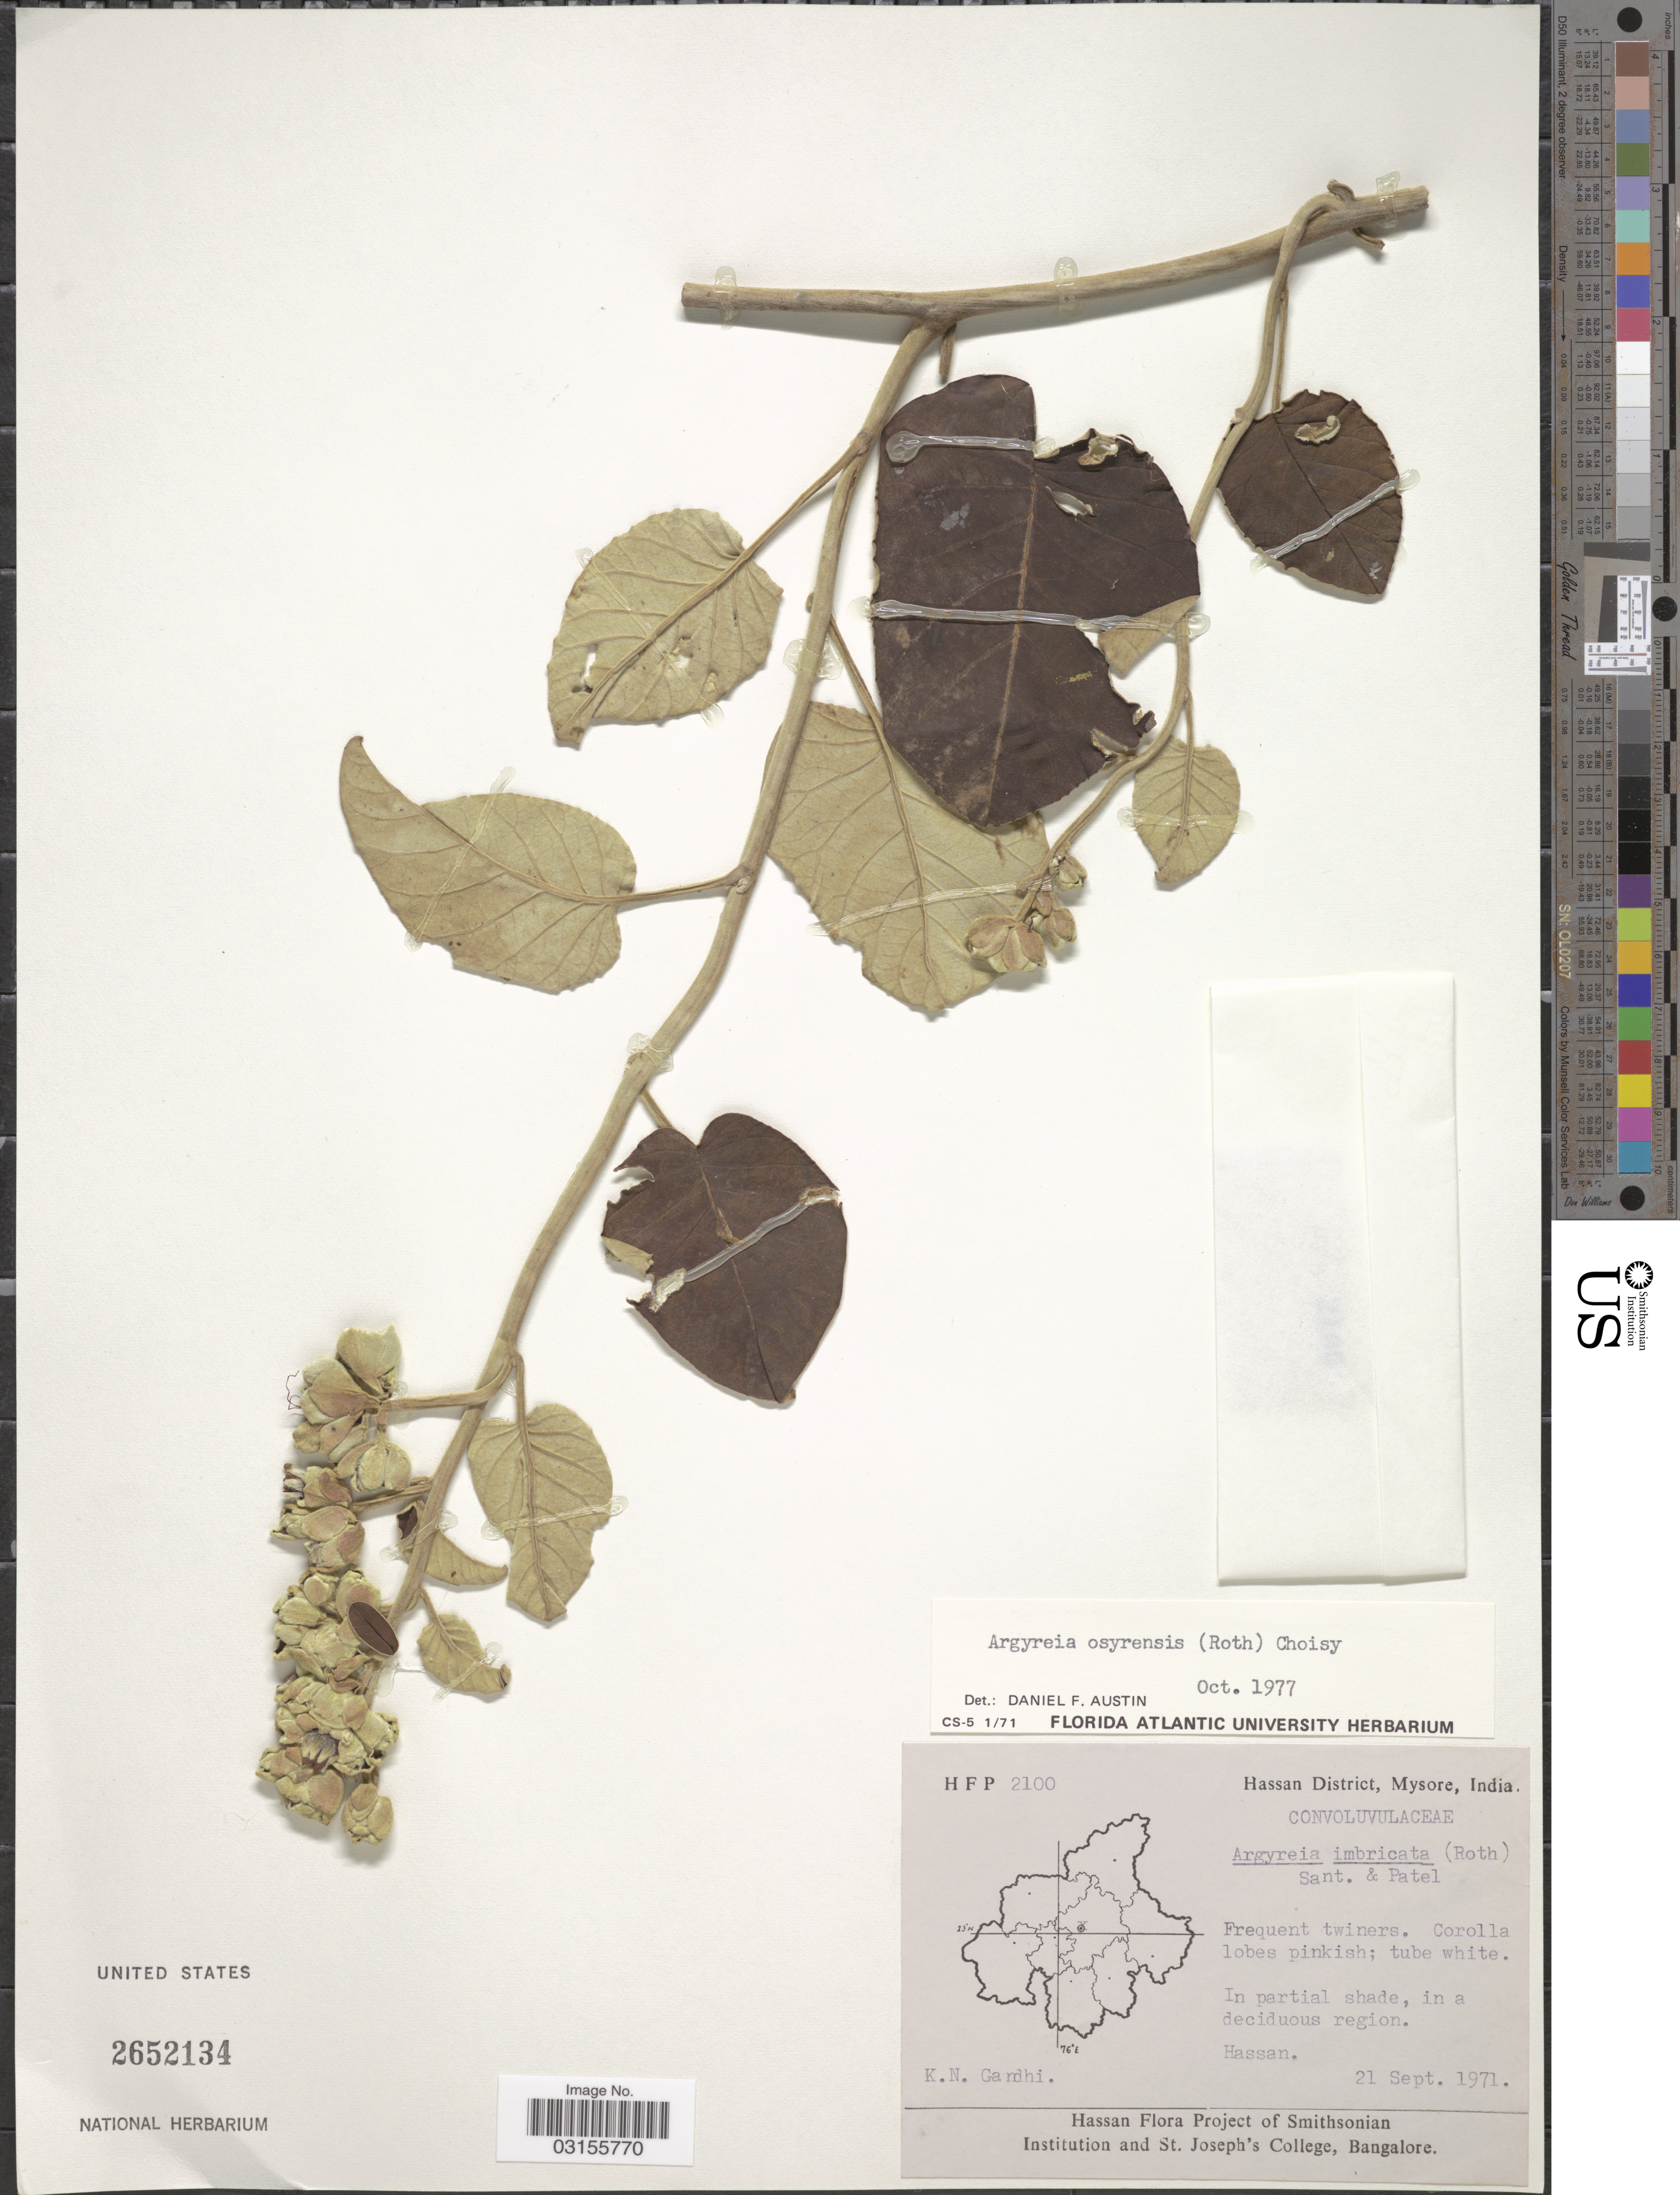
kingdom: Plantae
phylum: Tracheophyta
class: Magnoliopsida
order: Solanales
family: Convolvulaceae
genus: Argyreia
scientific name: Argyreia osyrensis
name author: Choisy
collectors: K. N. Gandhi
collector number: HFP 2100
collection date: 1971-09-21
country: India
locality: Hassan District, Mysore. In a deciduous region. Hassan.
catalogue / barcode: US 2652134